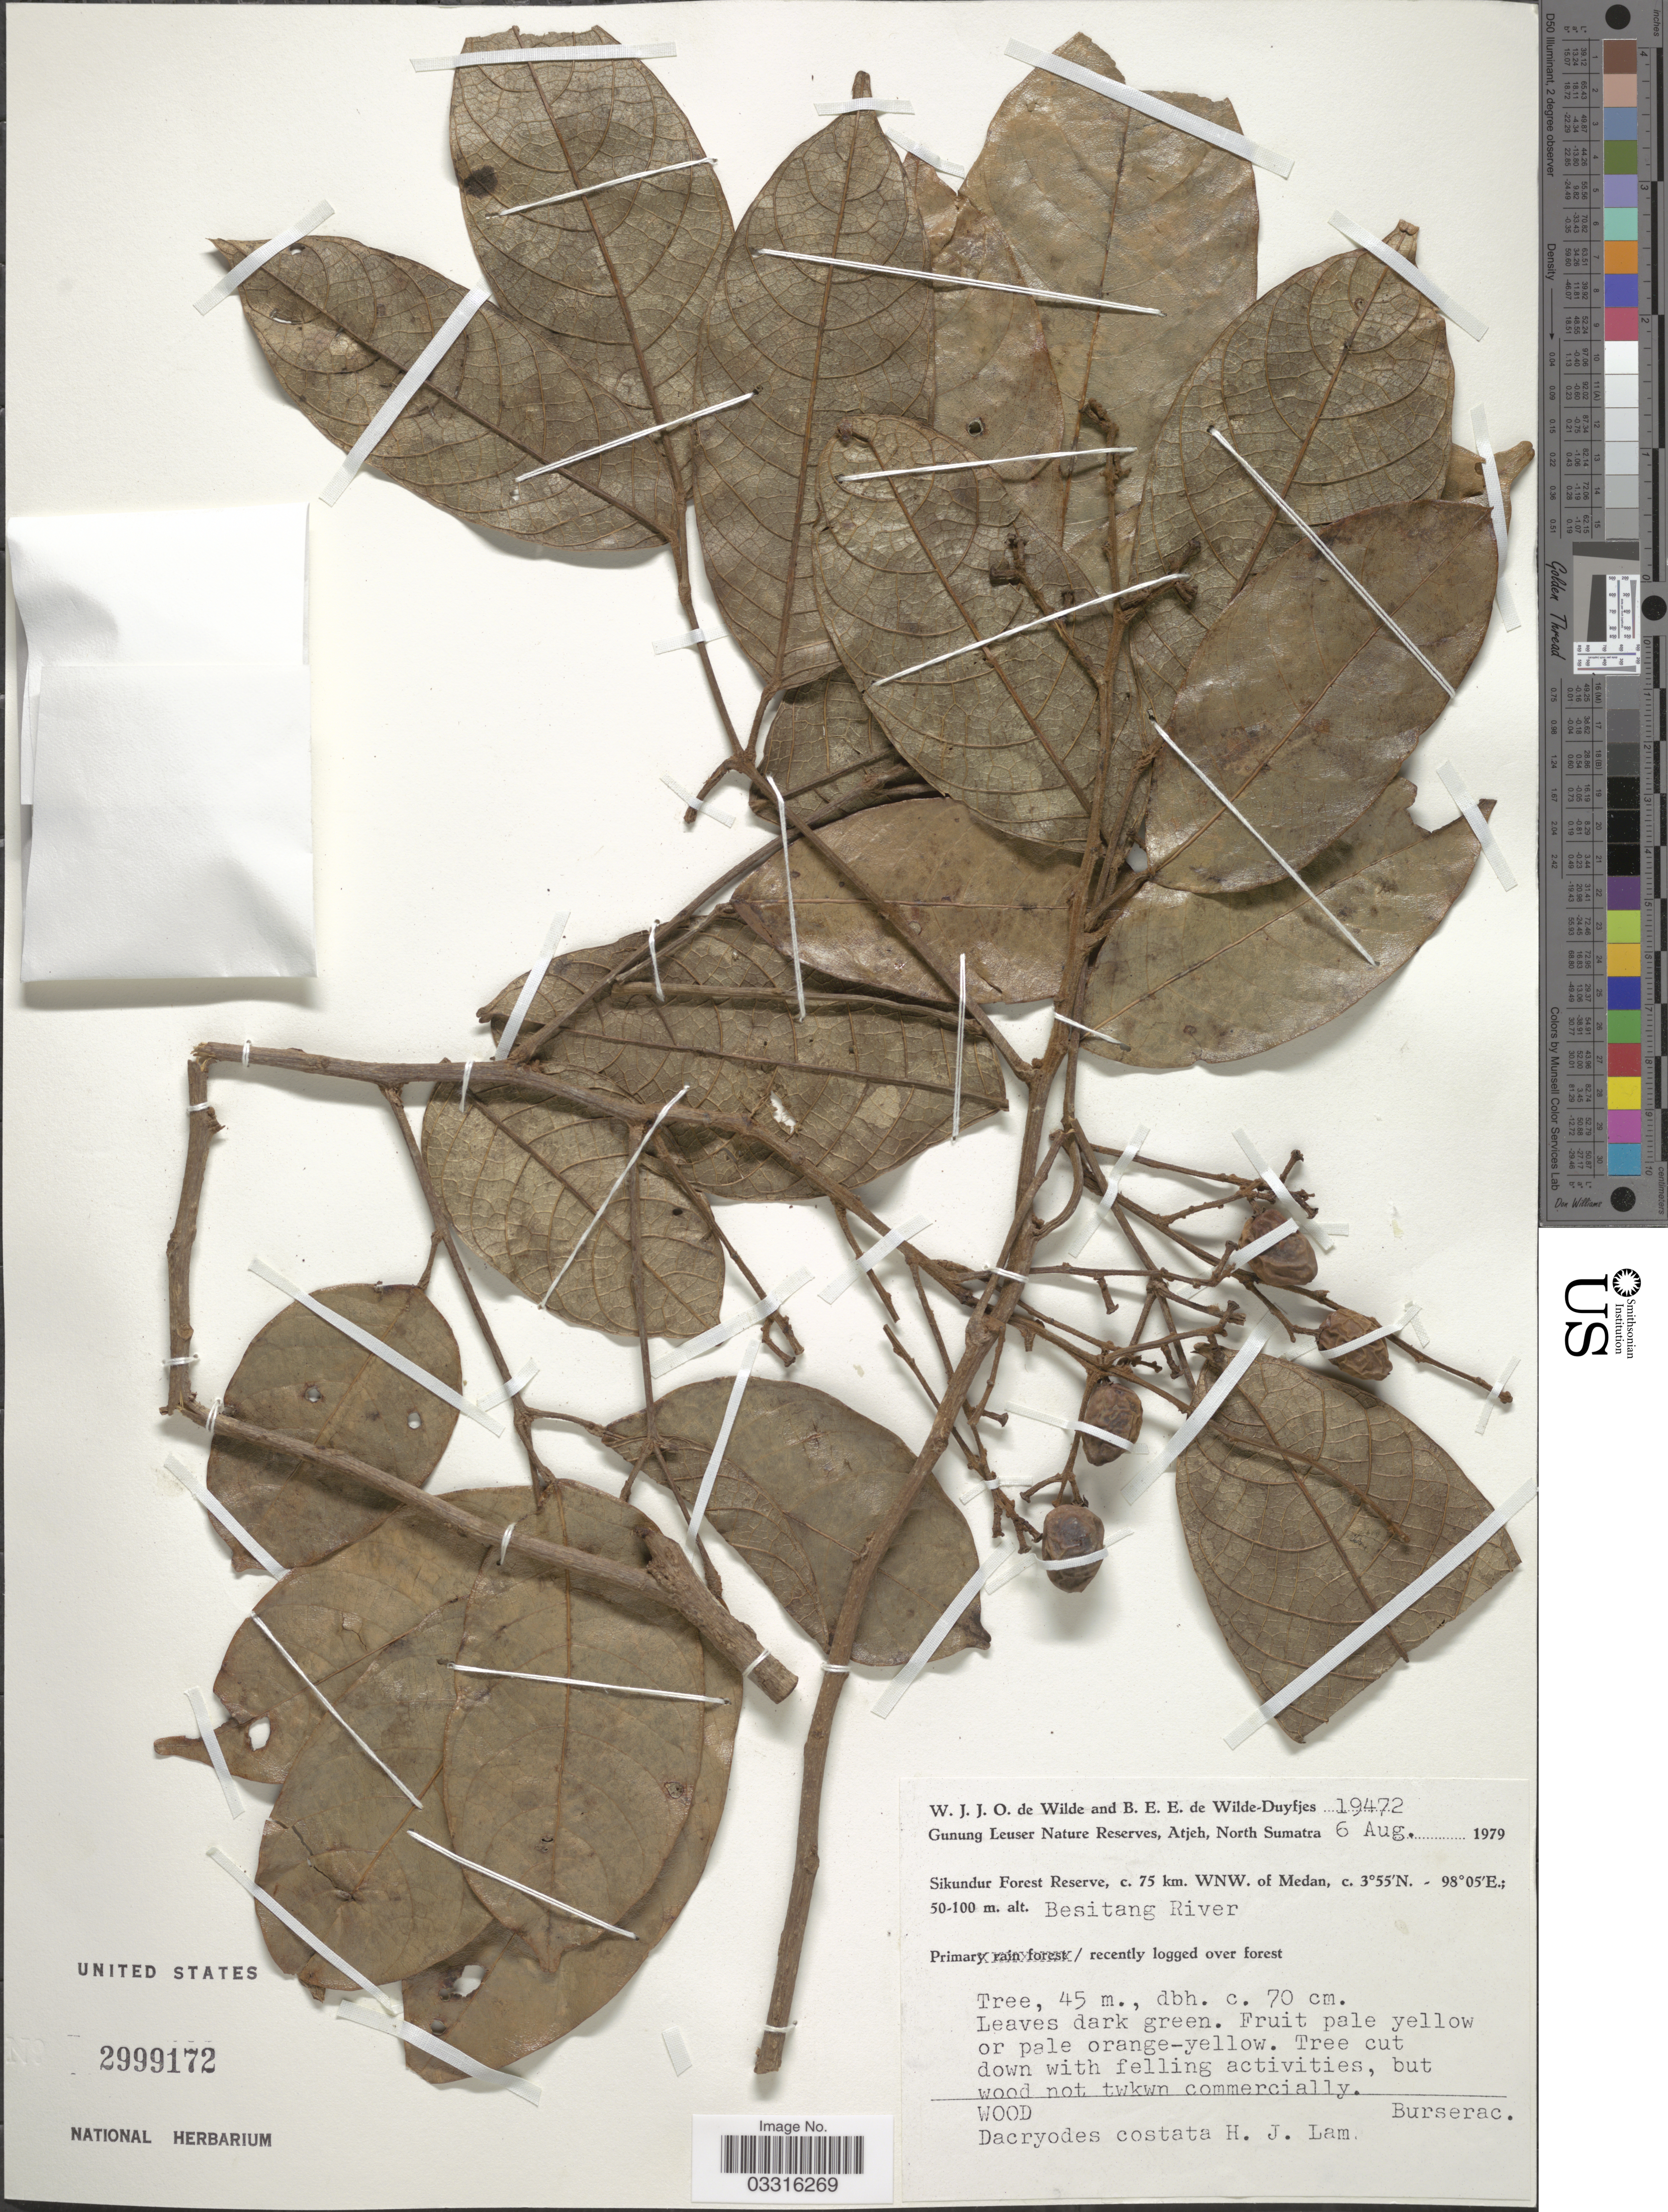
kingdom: Plantae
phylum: Tracheophyta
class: Magnoliopsida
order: Sapindales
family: Burseraceae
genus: Dacryodes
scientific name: Dacryodes costata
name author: (A.W. Benn.) H.J. Lam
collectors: W. J. de Wilde & B. E. de Wilde-Duyfjes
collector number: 19472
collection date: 1979-08-06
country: Indonesia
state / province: Sumatra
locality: Gunung Leuser Nature Reserve, Atjeh, North Sumatra. Sikundur Forest Reserve, c. 75 km. WNW. of Medan, Besitang River.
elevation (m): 50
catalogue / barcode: US 2999172